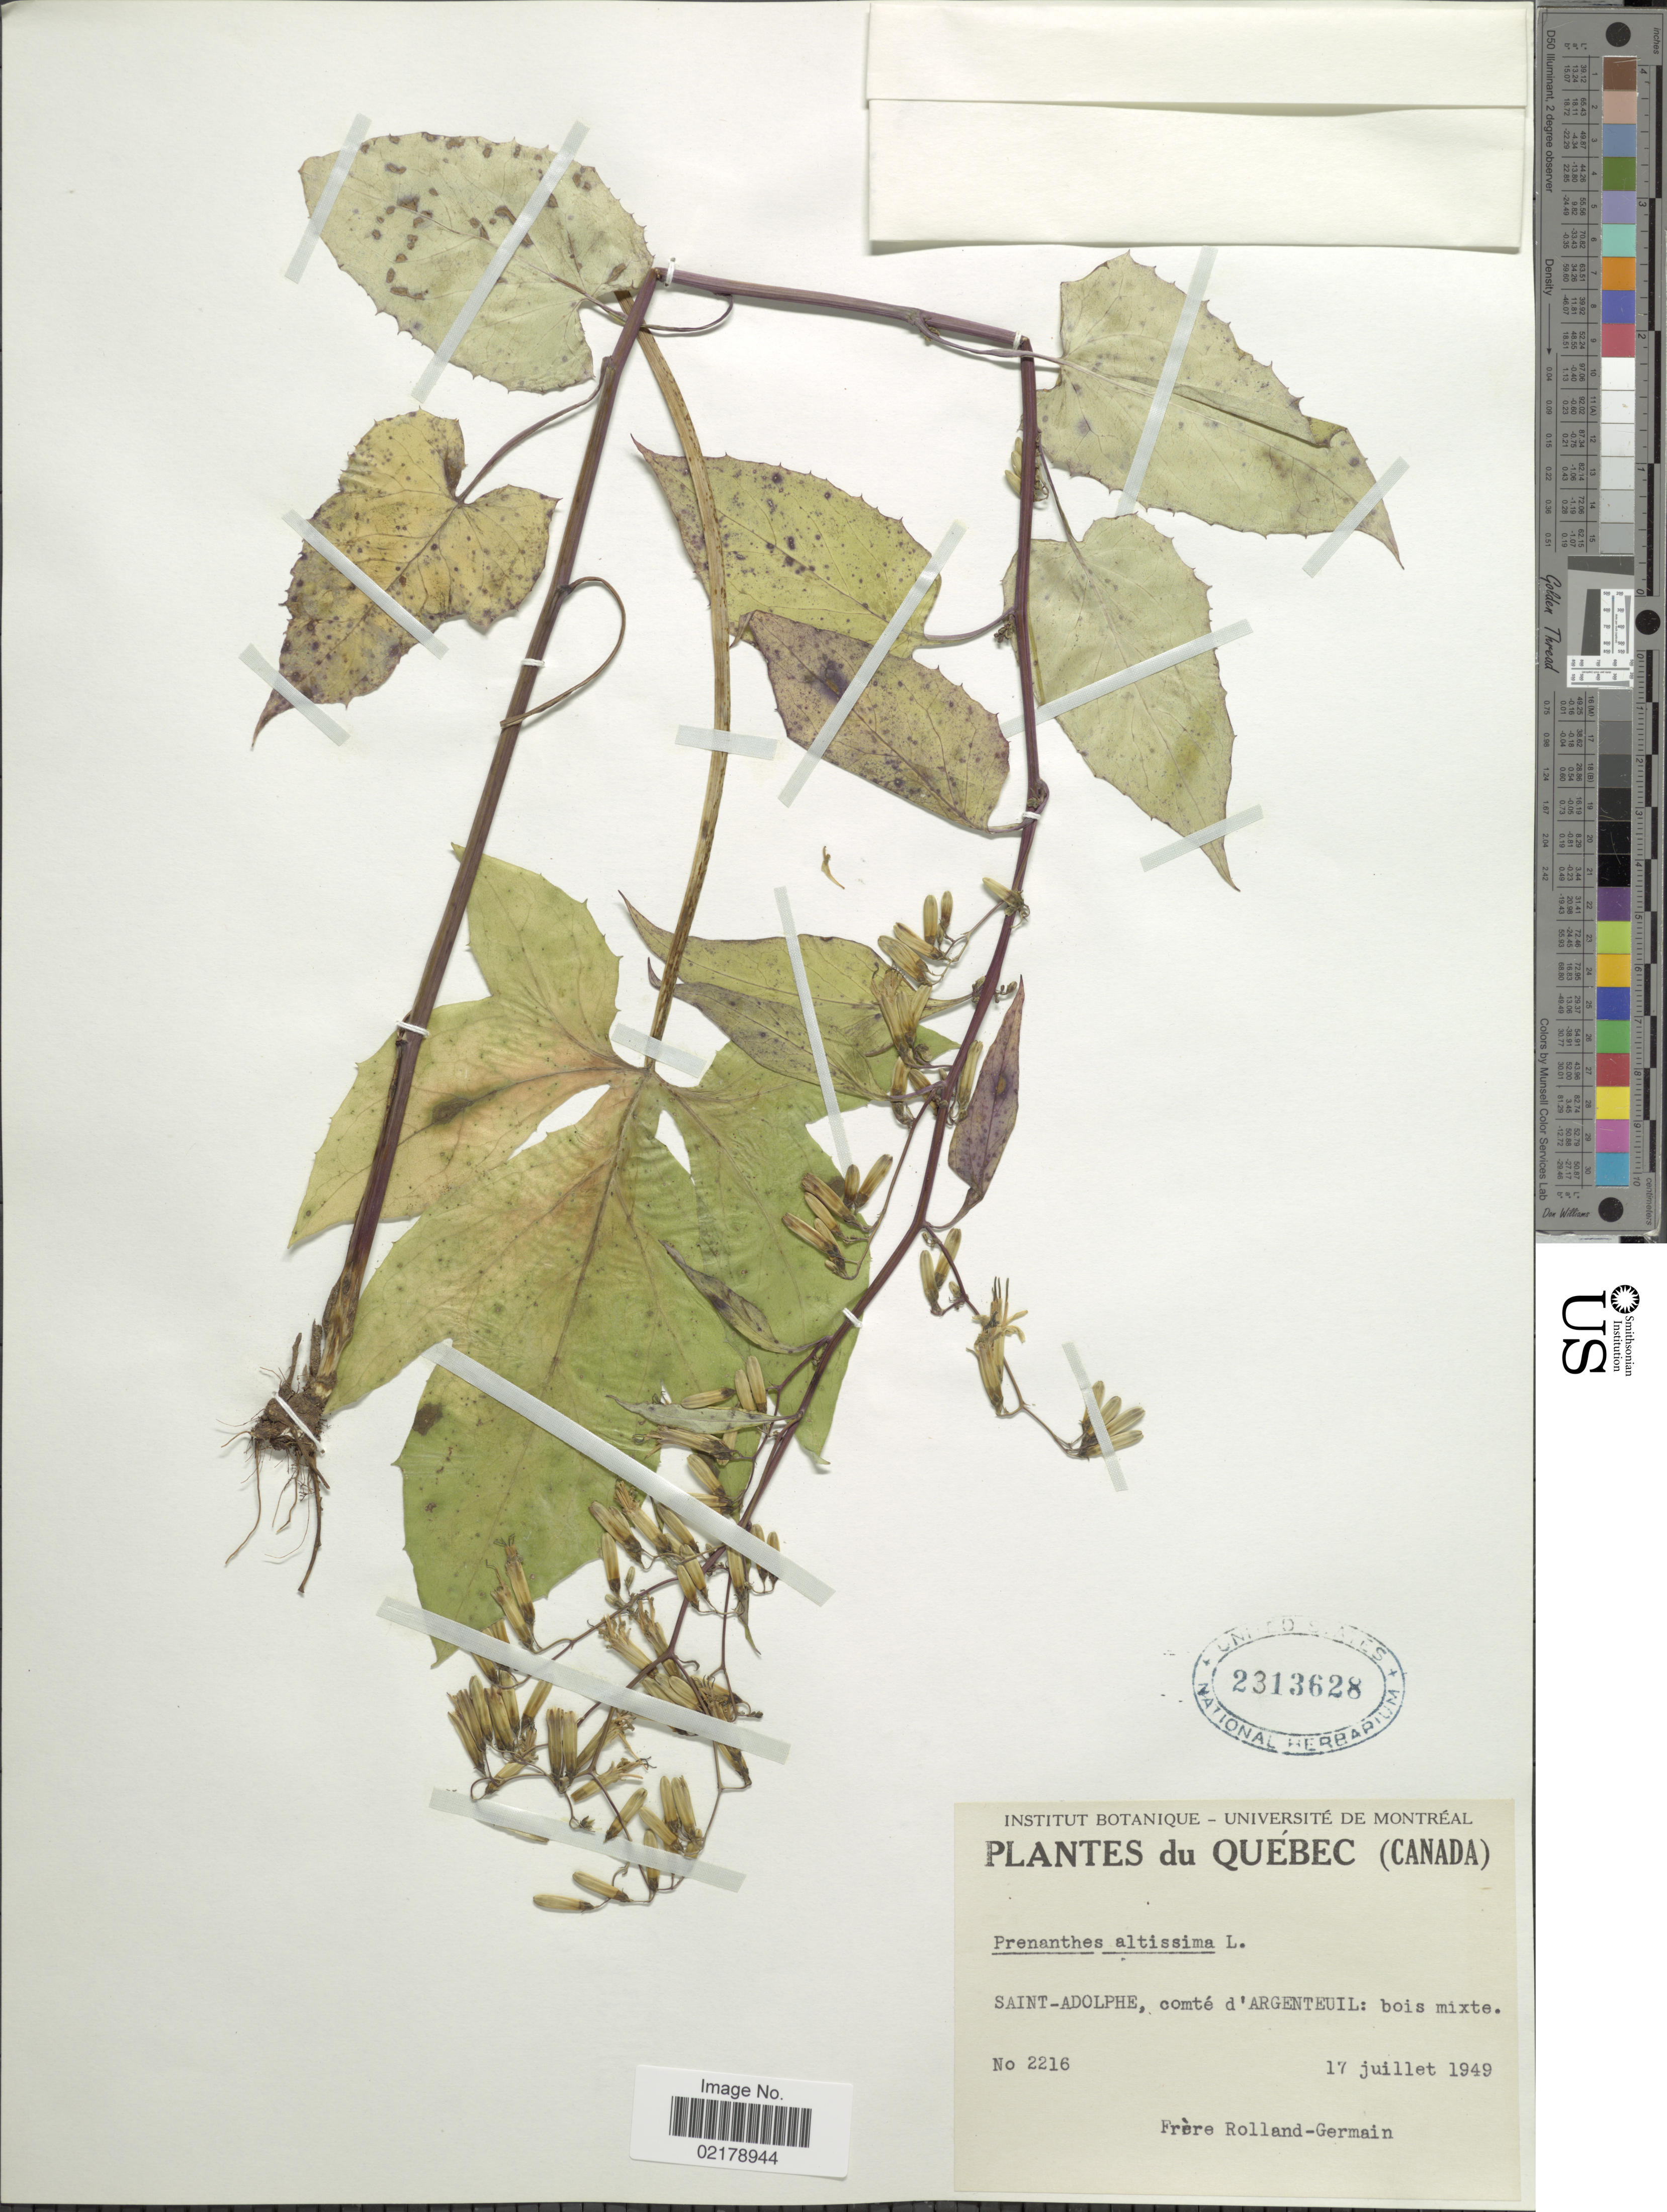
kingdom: Plantae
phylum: Tracheophyta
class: Magnoliopsida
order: Asterales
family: Asteraceae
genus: Nabalus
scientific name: Nabalus altissimus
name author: (L.) Hook.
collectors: Rolland-Germain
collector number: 2216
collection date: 1949-07-17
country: Canada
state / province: Quebec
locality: Saint-Adolphe, comté d'Argenteuil: bois mixte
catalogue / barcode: US 2313628